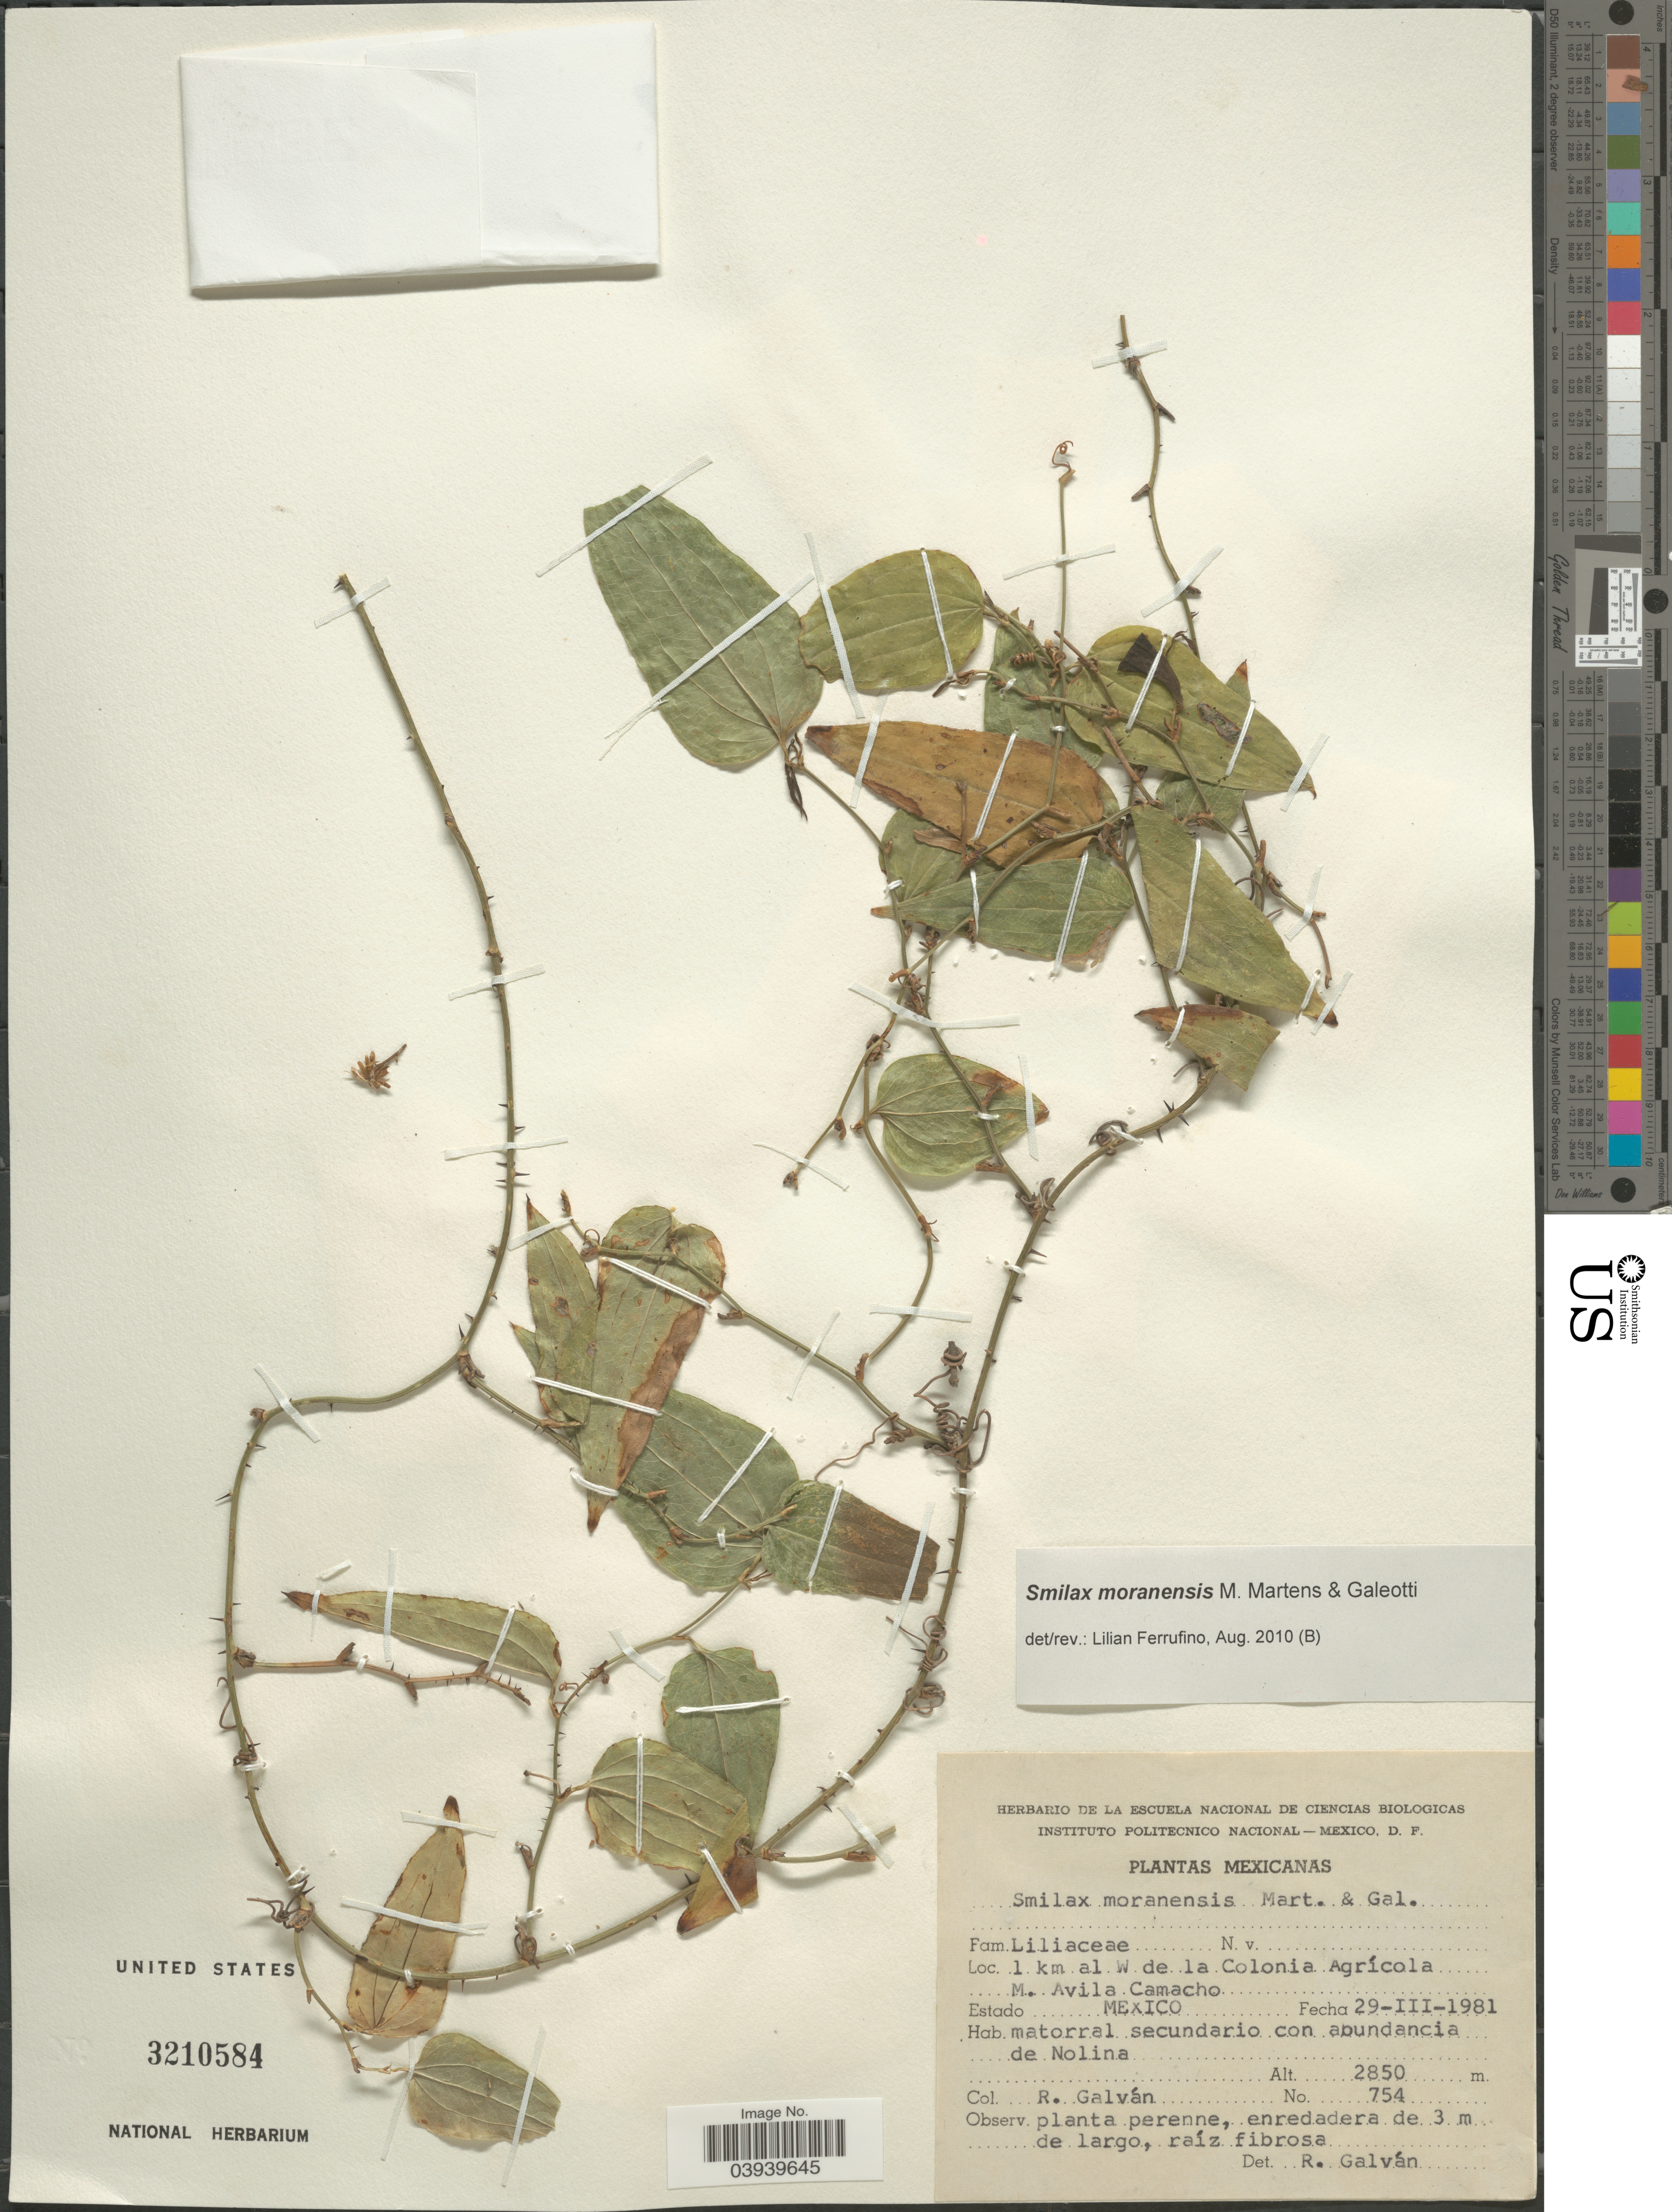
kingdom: Plantae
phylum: Tracheophyta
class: Liliopsida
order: Liliales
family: Smilacaceae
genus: Smilax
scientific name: Smilax moranensis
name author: M. Martens & Galeotti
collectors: R. Galván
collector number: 754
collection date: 1981-03-29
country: Mexico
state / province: México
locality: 1 km al W de la Colonia Agrícola M. Avila Camacho. Nolina.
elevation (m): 2850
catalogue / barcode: US 3210584